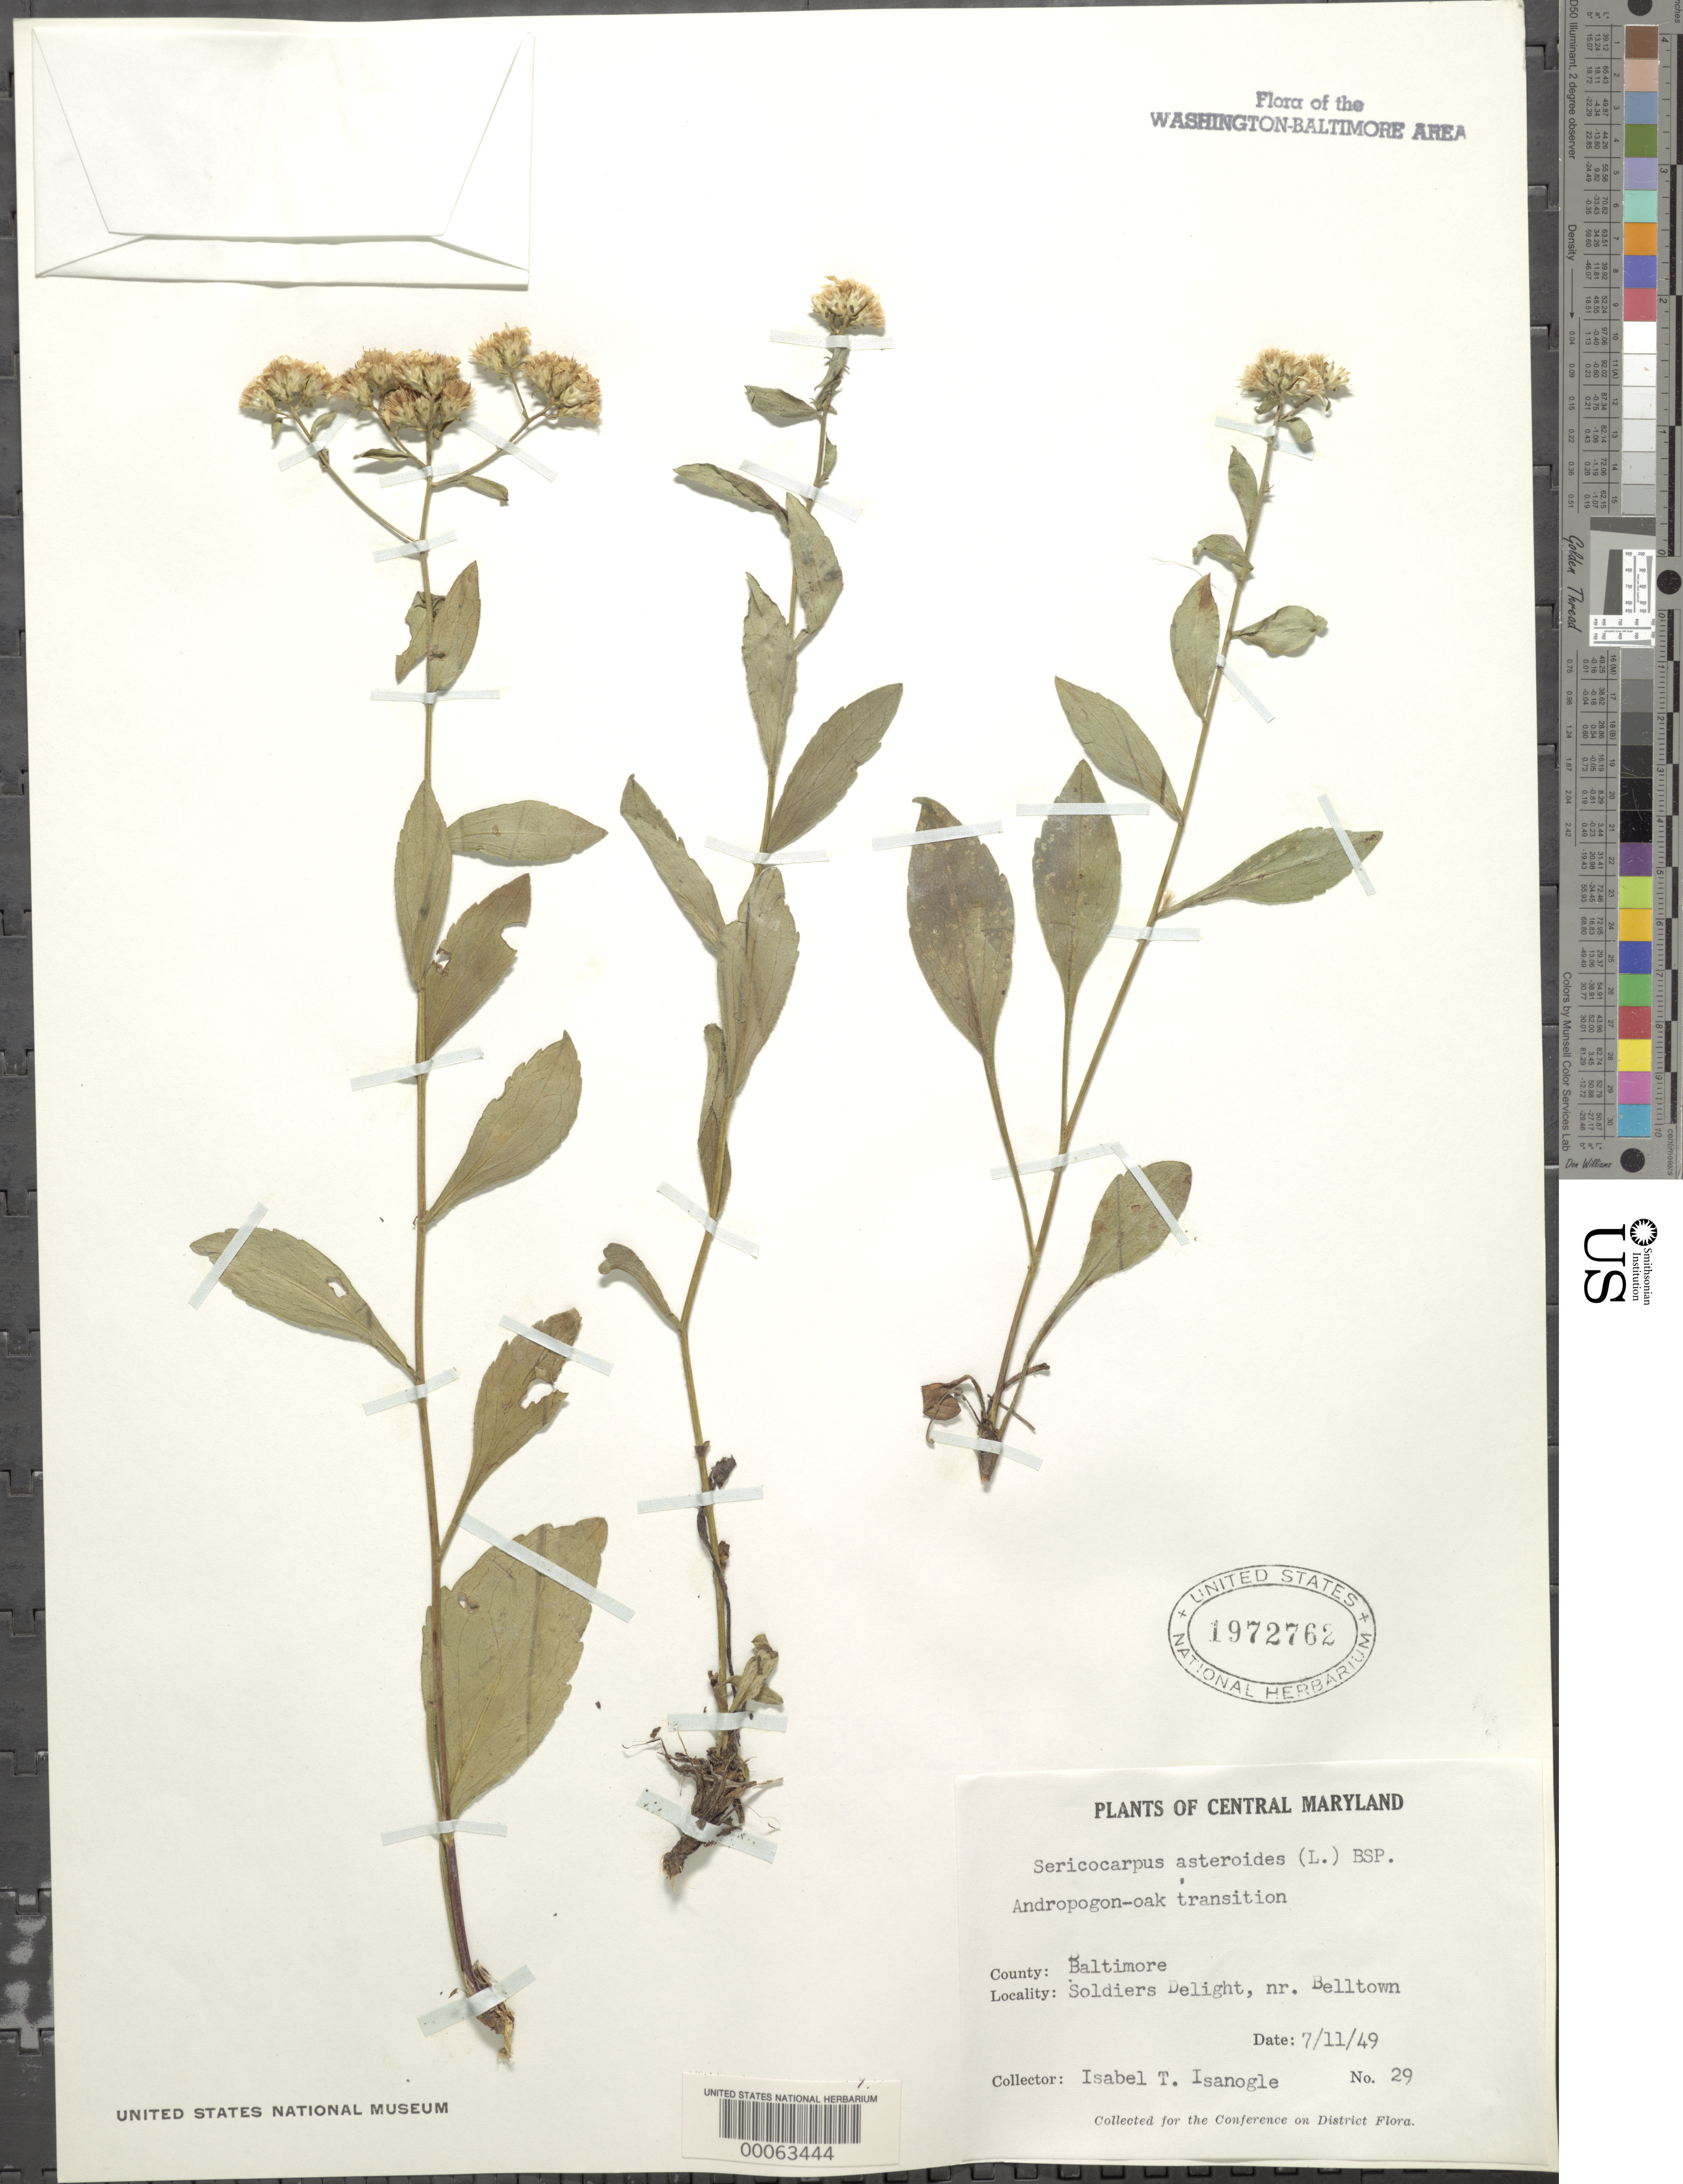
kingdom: Plantae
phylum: Tracheophyta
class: Magnoliopsida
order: Asterales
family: Asteraceae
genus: Sericocarpus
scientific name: Sericocarpus asteroides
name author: (L.) Britton, Stearns & Poggenb.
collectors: I. Isanogle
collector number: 29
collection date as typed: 11 Jul 1949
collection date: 1949-07-11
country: United States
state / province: Maryland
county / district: Baltimore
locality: Soldiers Delight near Belltown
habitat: Andropogon-oak transition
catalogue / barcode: US 1972762